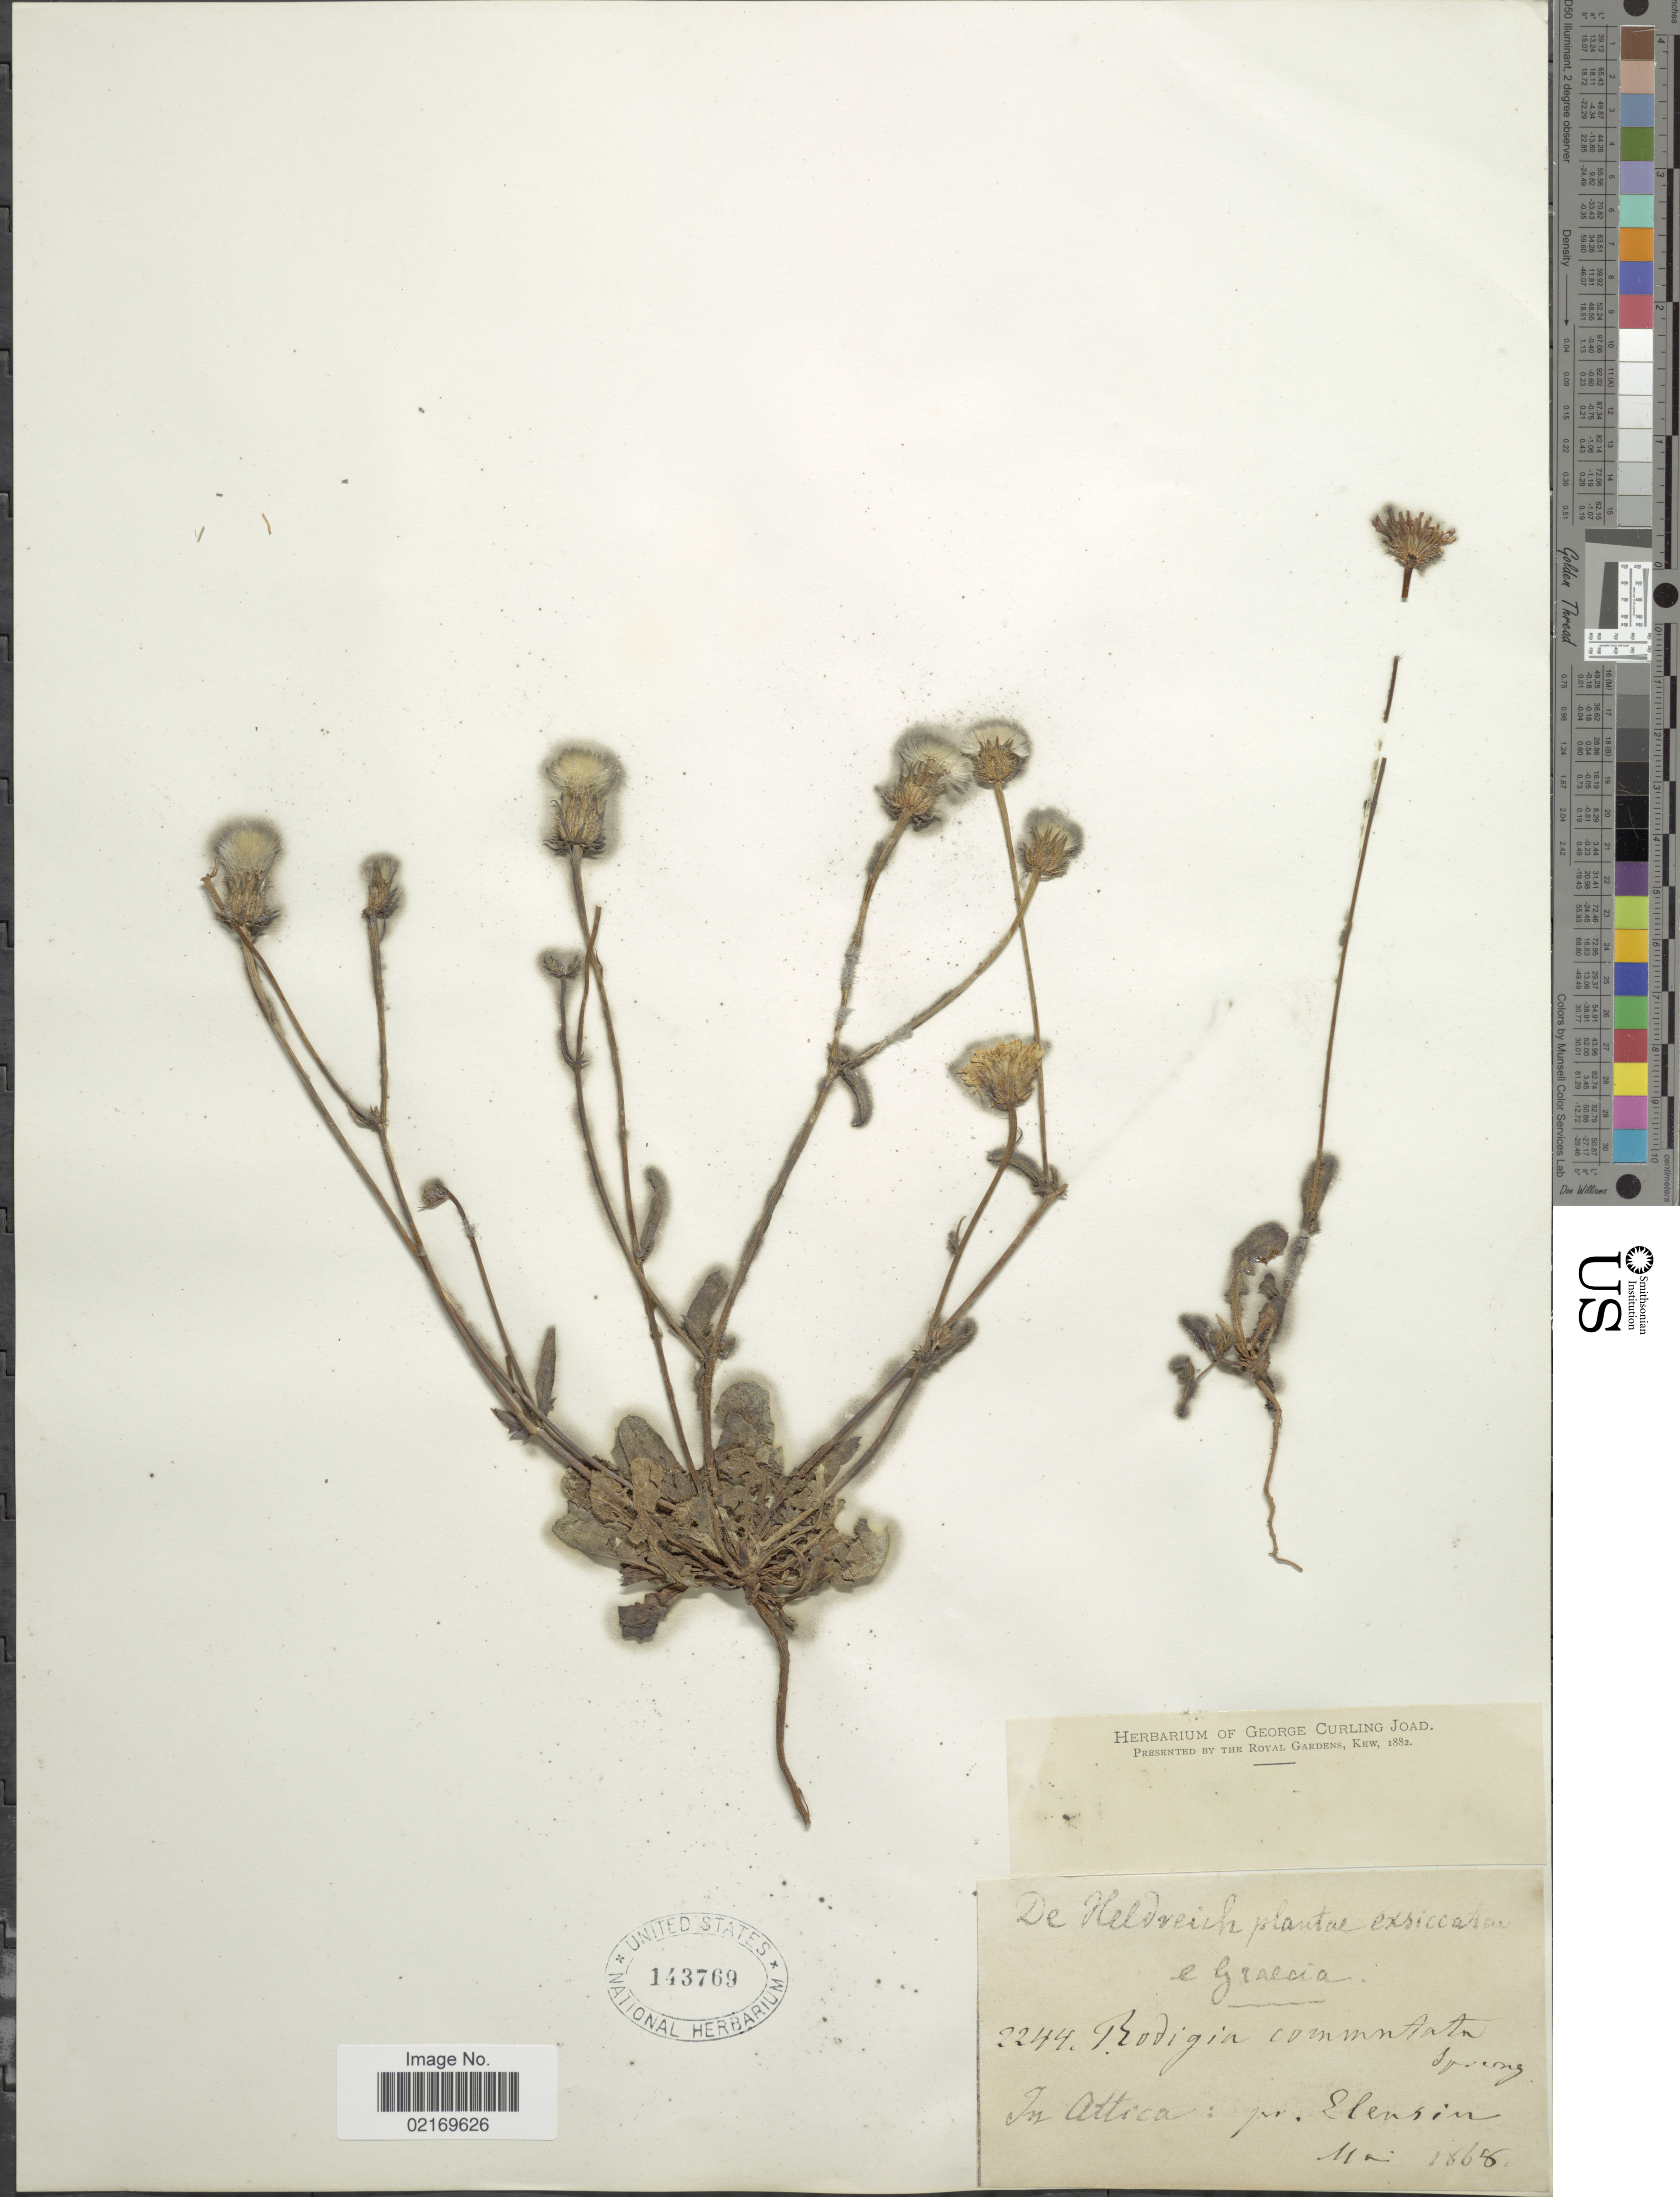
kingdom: Plantae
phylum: Tracheophyta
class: Magnoliopsida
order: Asterales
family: Asteraceae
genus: Crepis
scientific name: Crepis commutata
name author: (Spreng.) Greuter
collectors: -. De Heldreich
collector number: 2244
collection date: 1868-05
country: Greece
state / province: Attica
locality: Graecia, pr. Elensin.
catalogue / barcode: US 143769